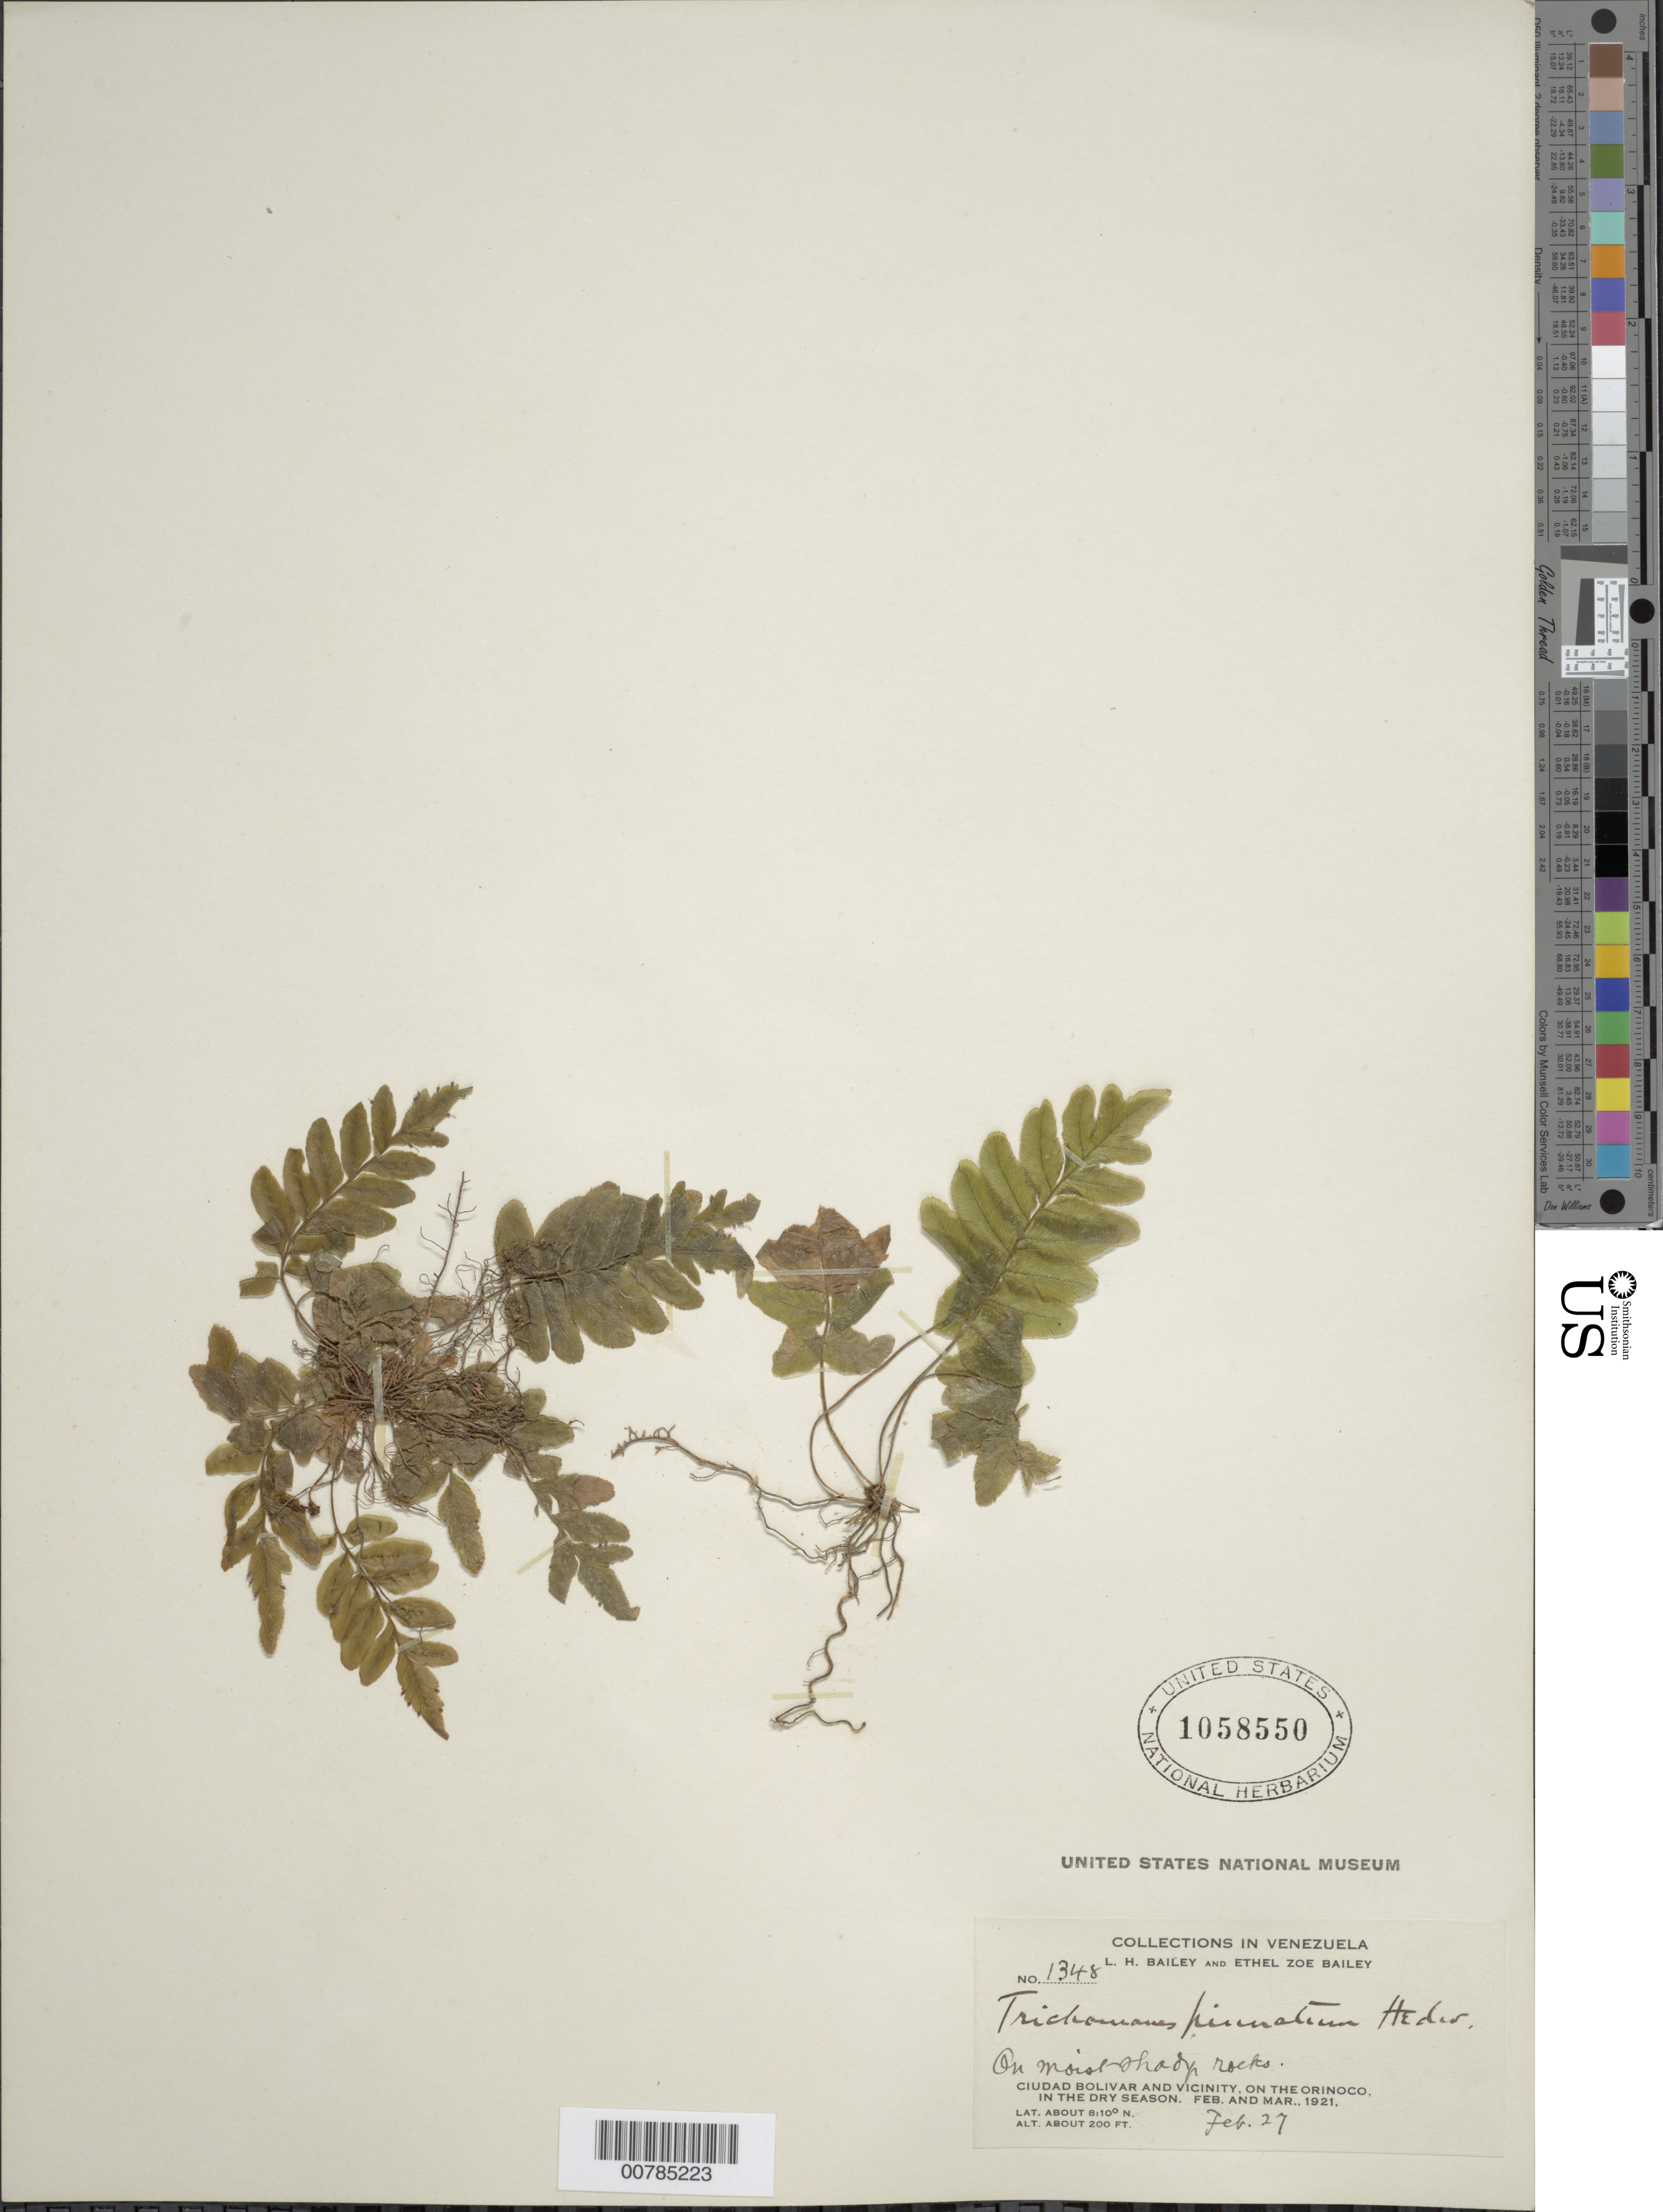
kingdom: Plantae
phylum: Tracheophyta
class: Polypodiopsida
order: Hymenophyllales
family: Hymenophyllaceae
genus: Trichomanes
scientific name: Trichomanes pinnatum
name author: Hedw.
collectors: L. H. Bailey & E. Z. Bailey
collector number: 1348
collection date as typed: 27-Feb-21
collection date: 1921-02-27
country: Venezuela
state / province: Bolívar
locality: Ciudad Bolívar and vicinity, Orinoco R.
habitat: Moist shady rocks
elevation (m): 61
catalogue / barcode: US 1058550